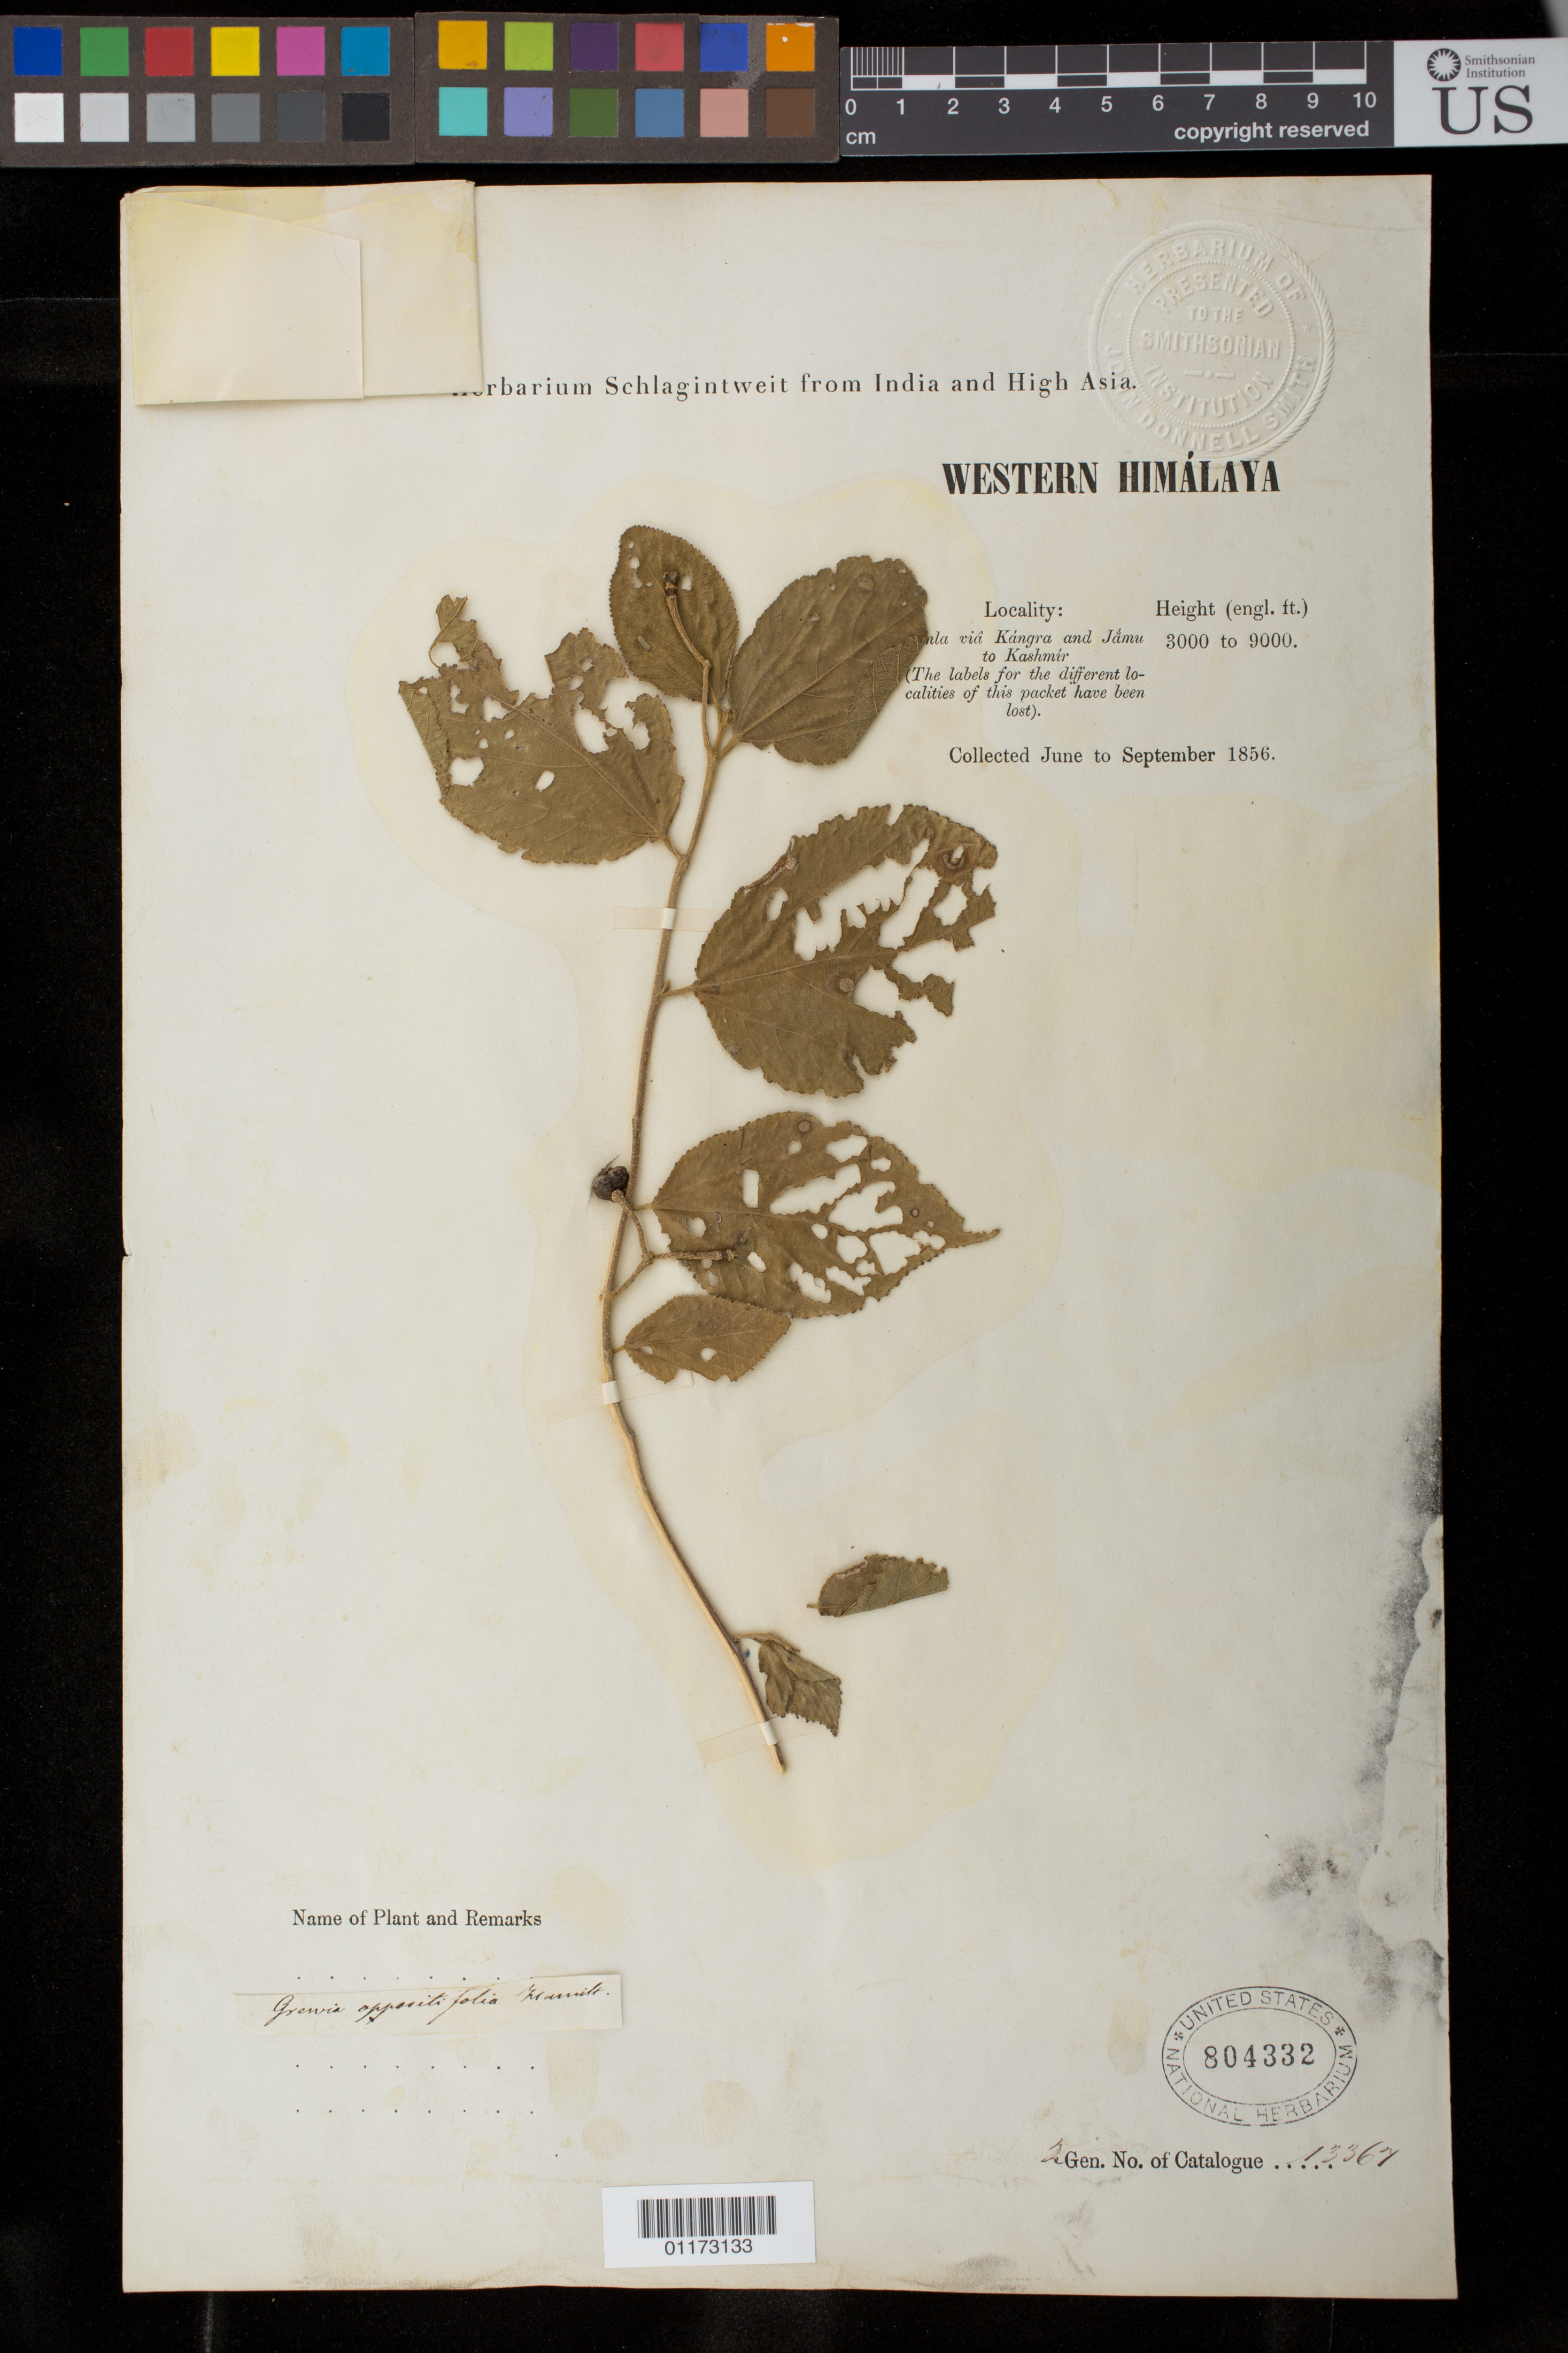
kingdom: Plantae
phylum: Tracheophyta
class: Magnoliopsida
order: Malvales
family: Malvaceae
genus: Grewia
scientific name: Grewia oppositifolia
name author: Roxb. ex DC.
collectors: Herbarium Schlagintweit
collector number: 13367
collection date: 1856-06/1856-09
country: India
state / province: Himachal Pradesh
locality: Punjab. Simla via Kangra and Jamu to Kashmir. Western Himalaya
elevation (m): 914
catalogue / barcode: US 804332